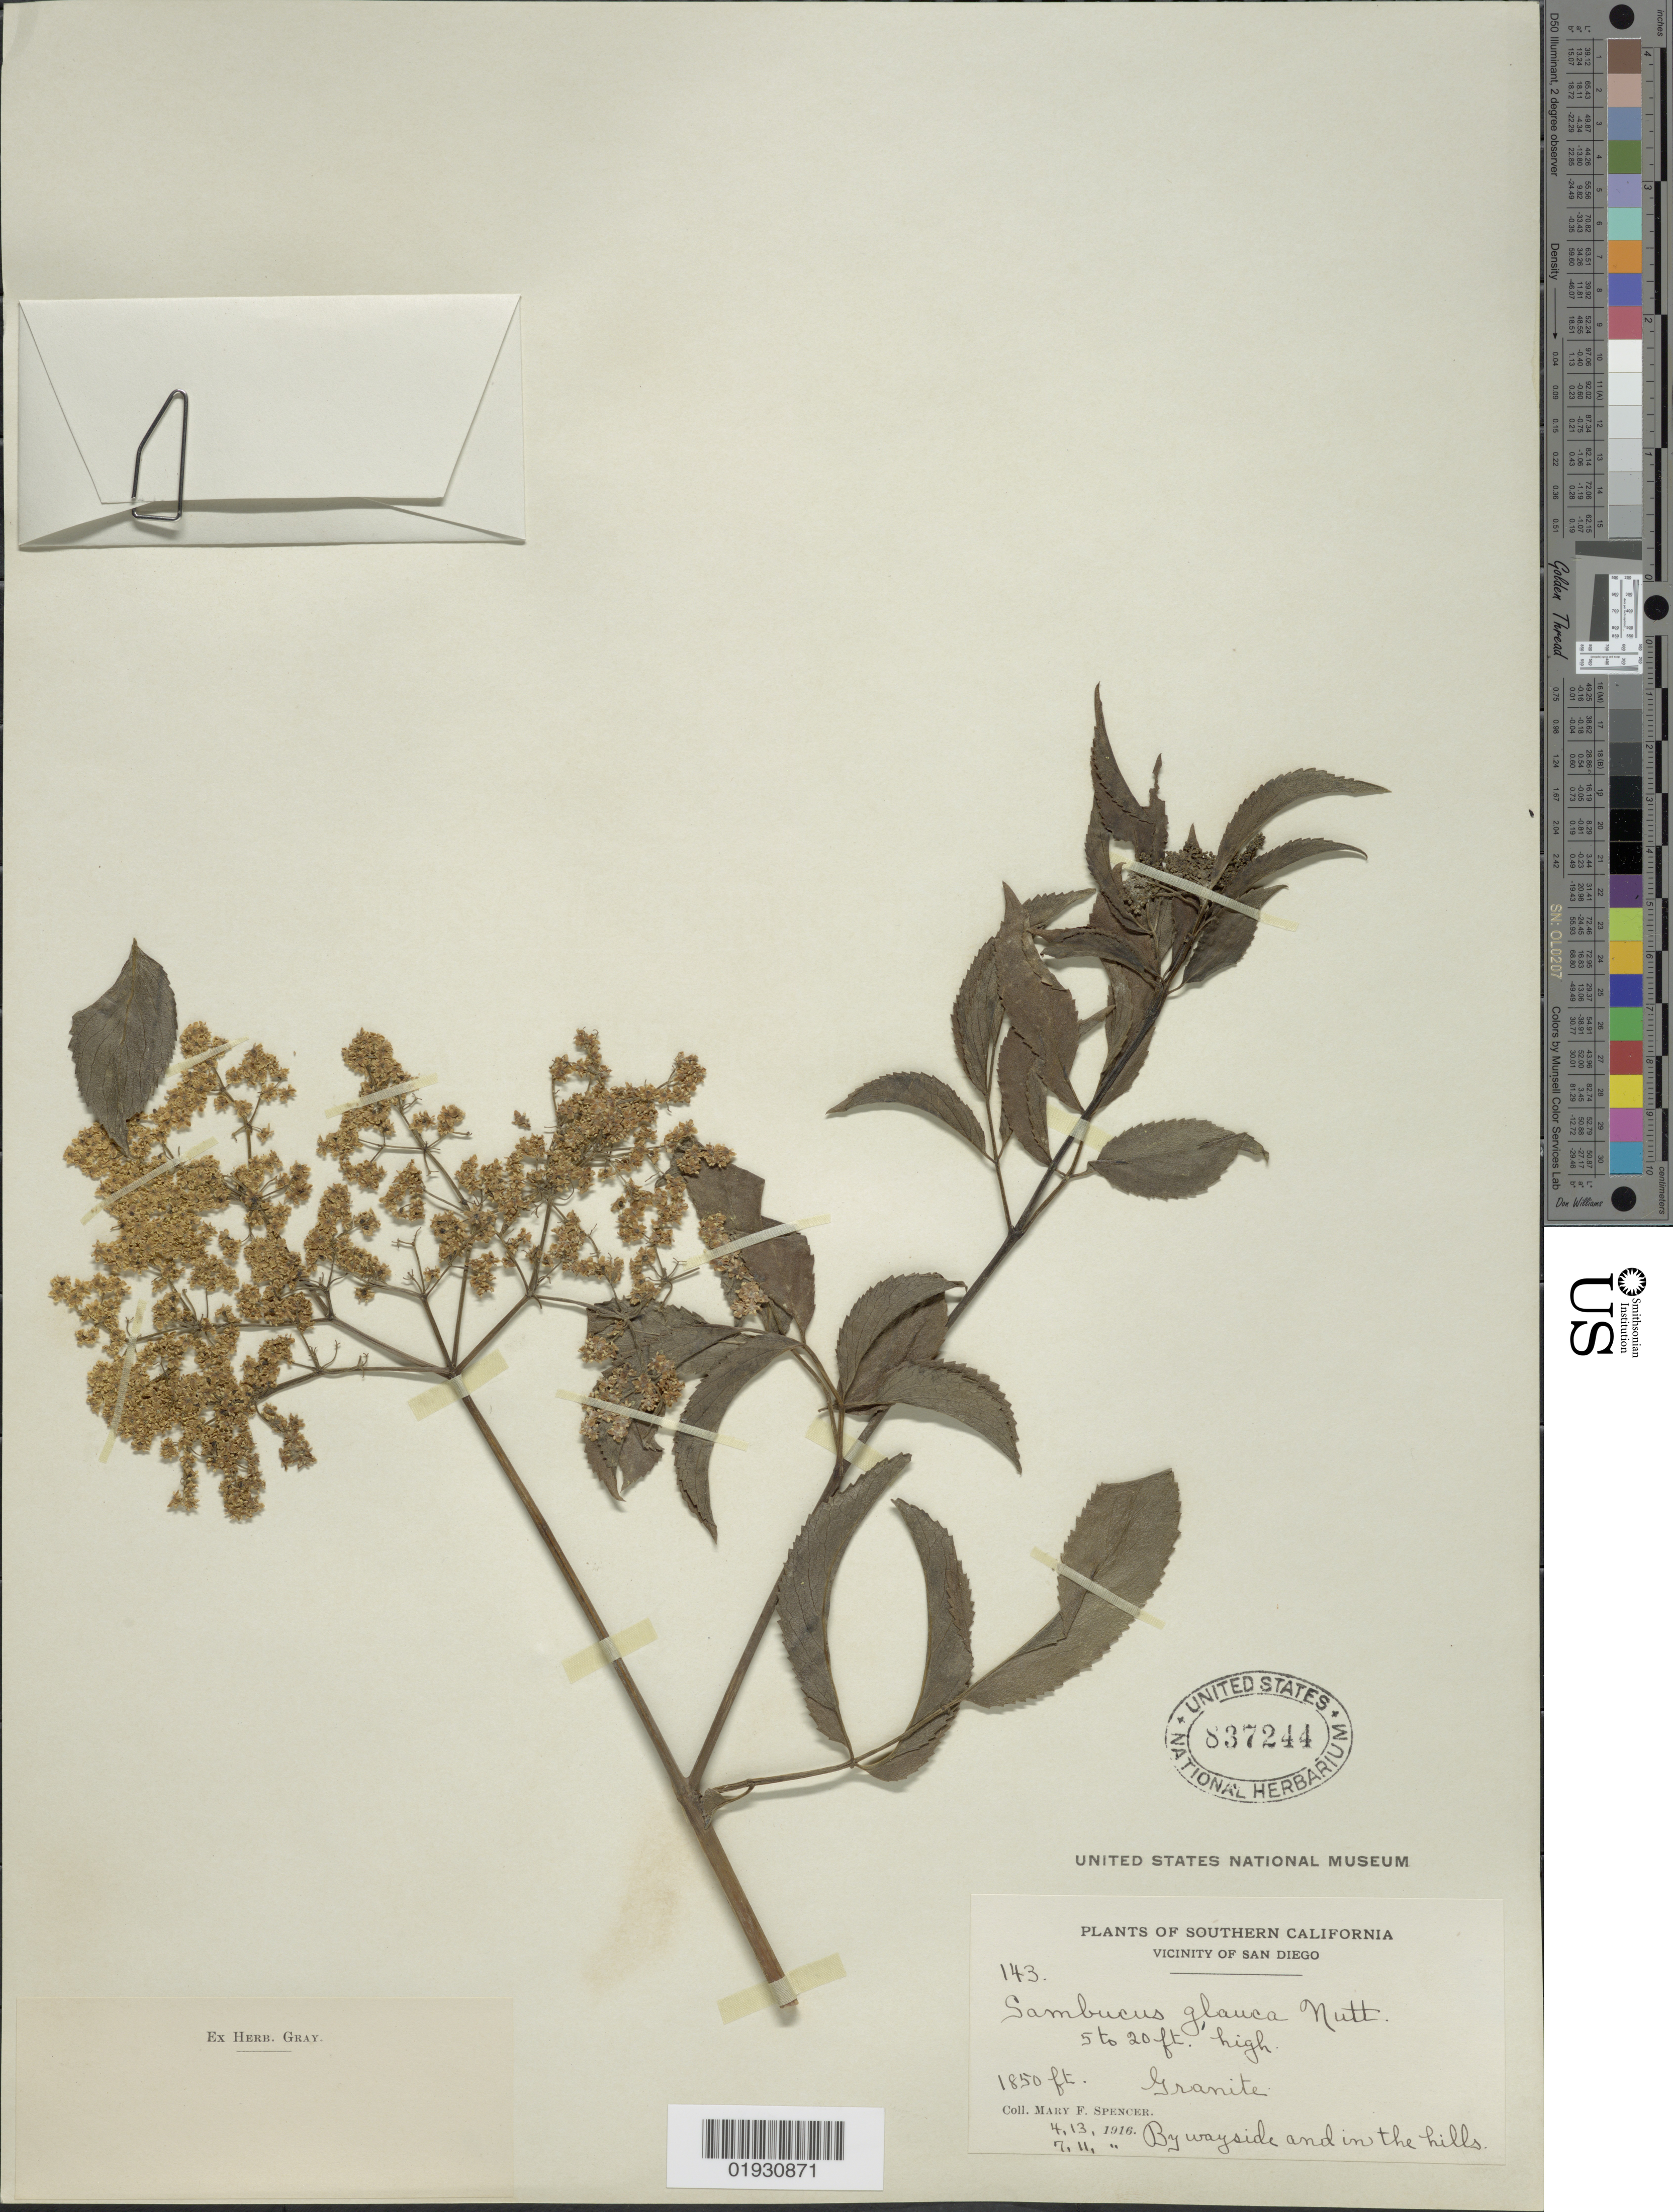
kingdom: Plantae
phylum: Tracheophyta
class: Magnoliopsida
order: Dipsacales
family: Viburnaceae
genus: Sambucus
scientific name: Sambucus cerulea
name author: Raf.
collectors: M. Spencer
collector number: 143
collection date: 1916-04-13/1916-07-11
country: United States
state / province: California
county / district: San Diego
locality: Southern California. Vicinity of San Diego.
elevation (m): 564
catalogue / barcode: US 837244